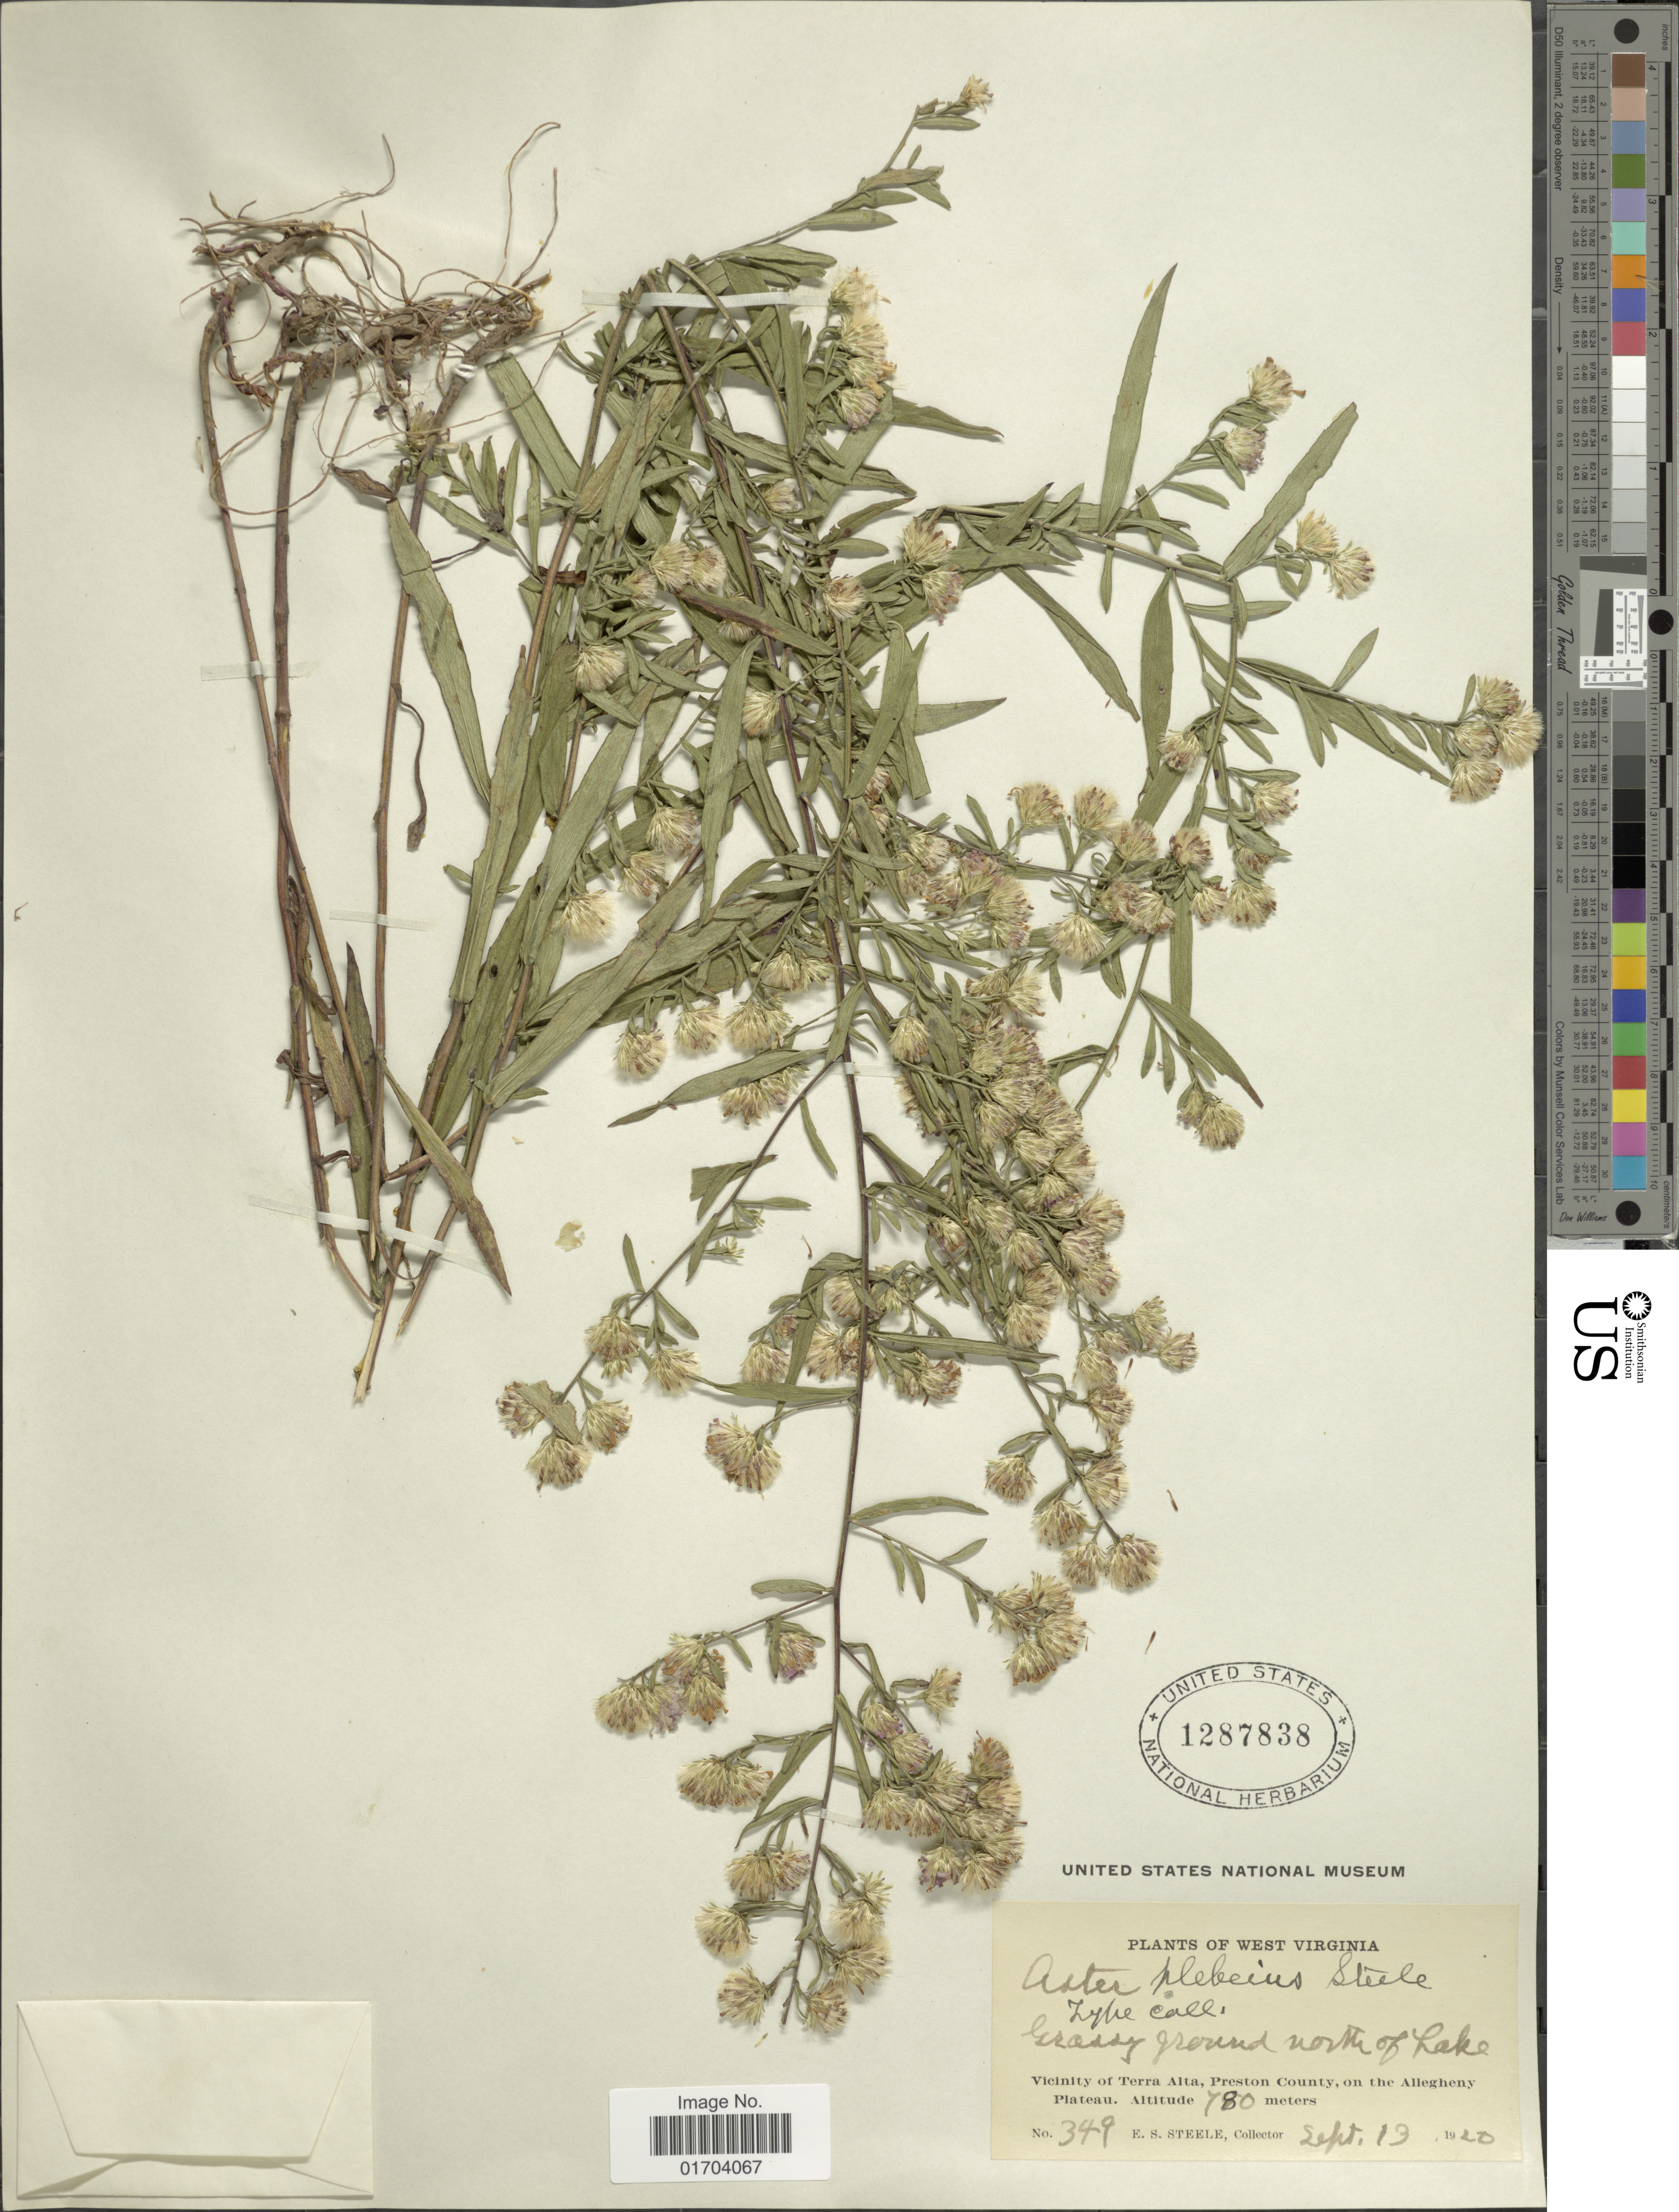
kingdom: Plantae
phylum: Tracheophyta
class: Magnoliopsida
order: Asterales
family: Asteraceae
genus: Aster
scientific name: Aster plebeius E.S. Steele sp. nov. ined.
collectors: E. Steele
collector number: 349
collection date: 1920-09-13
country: United States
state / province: West Virginia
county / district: Preston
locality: North of Lake, Vicinity of Terra Alta, Preston County, on the Allegheny Plateau.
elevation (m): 780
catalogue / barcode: US 1287838